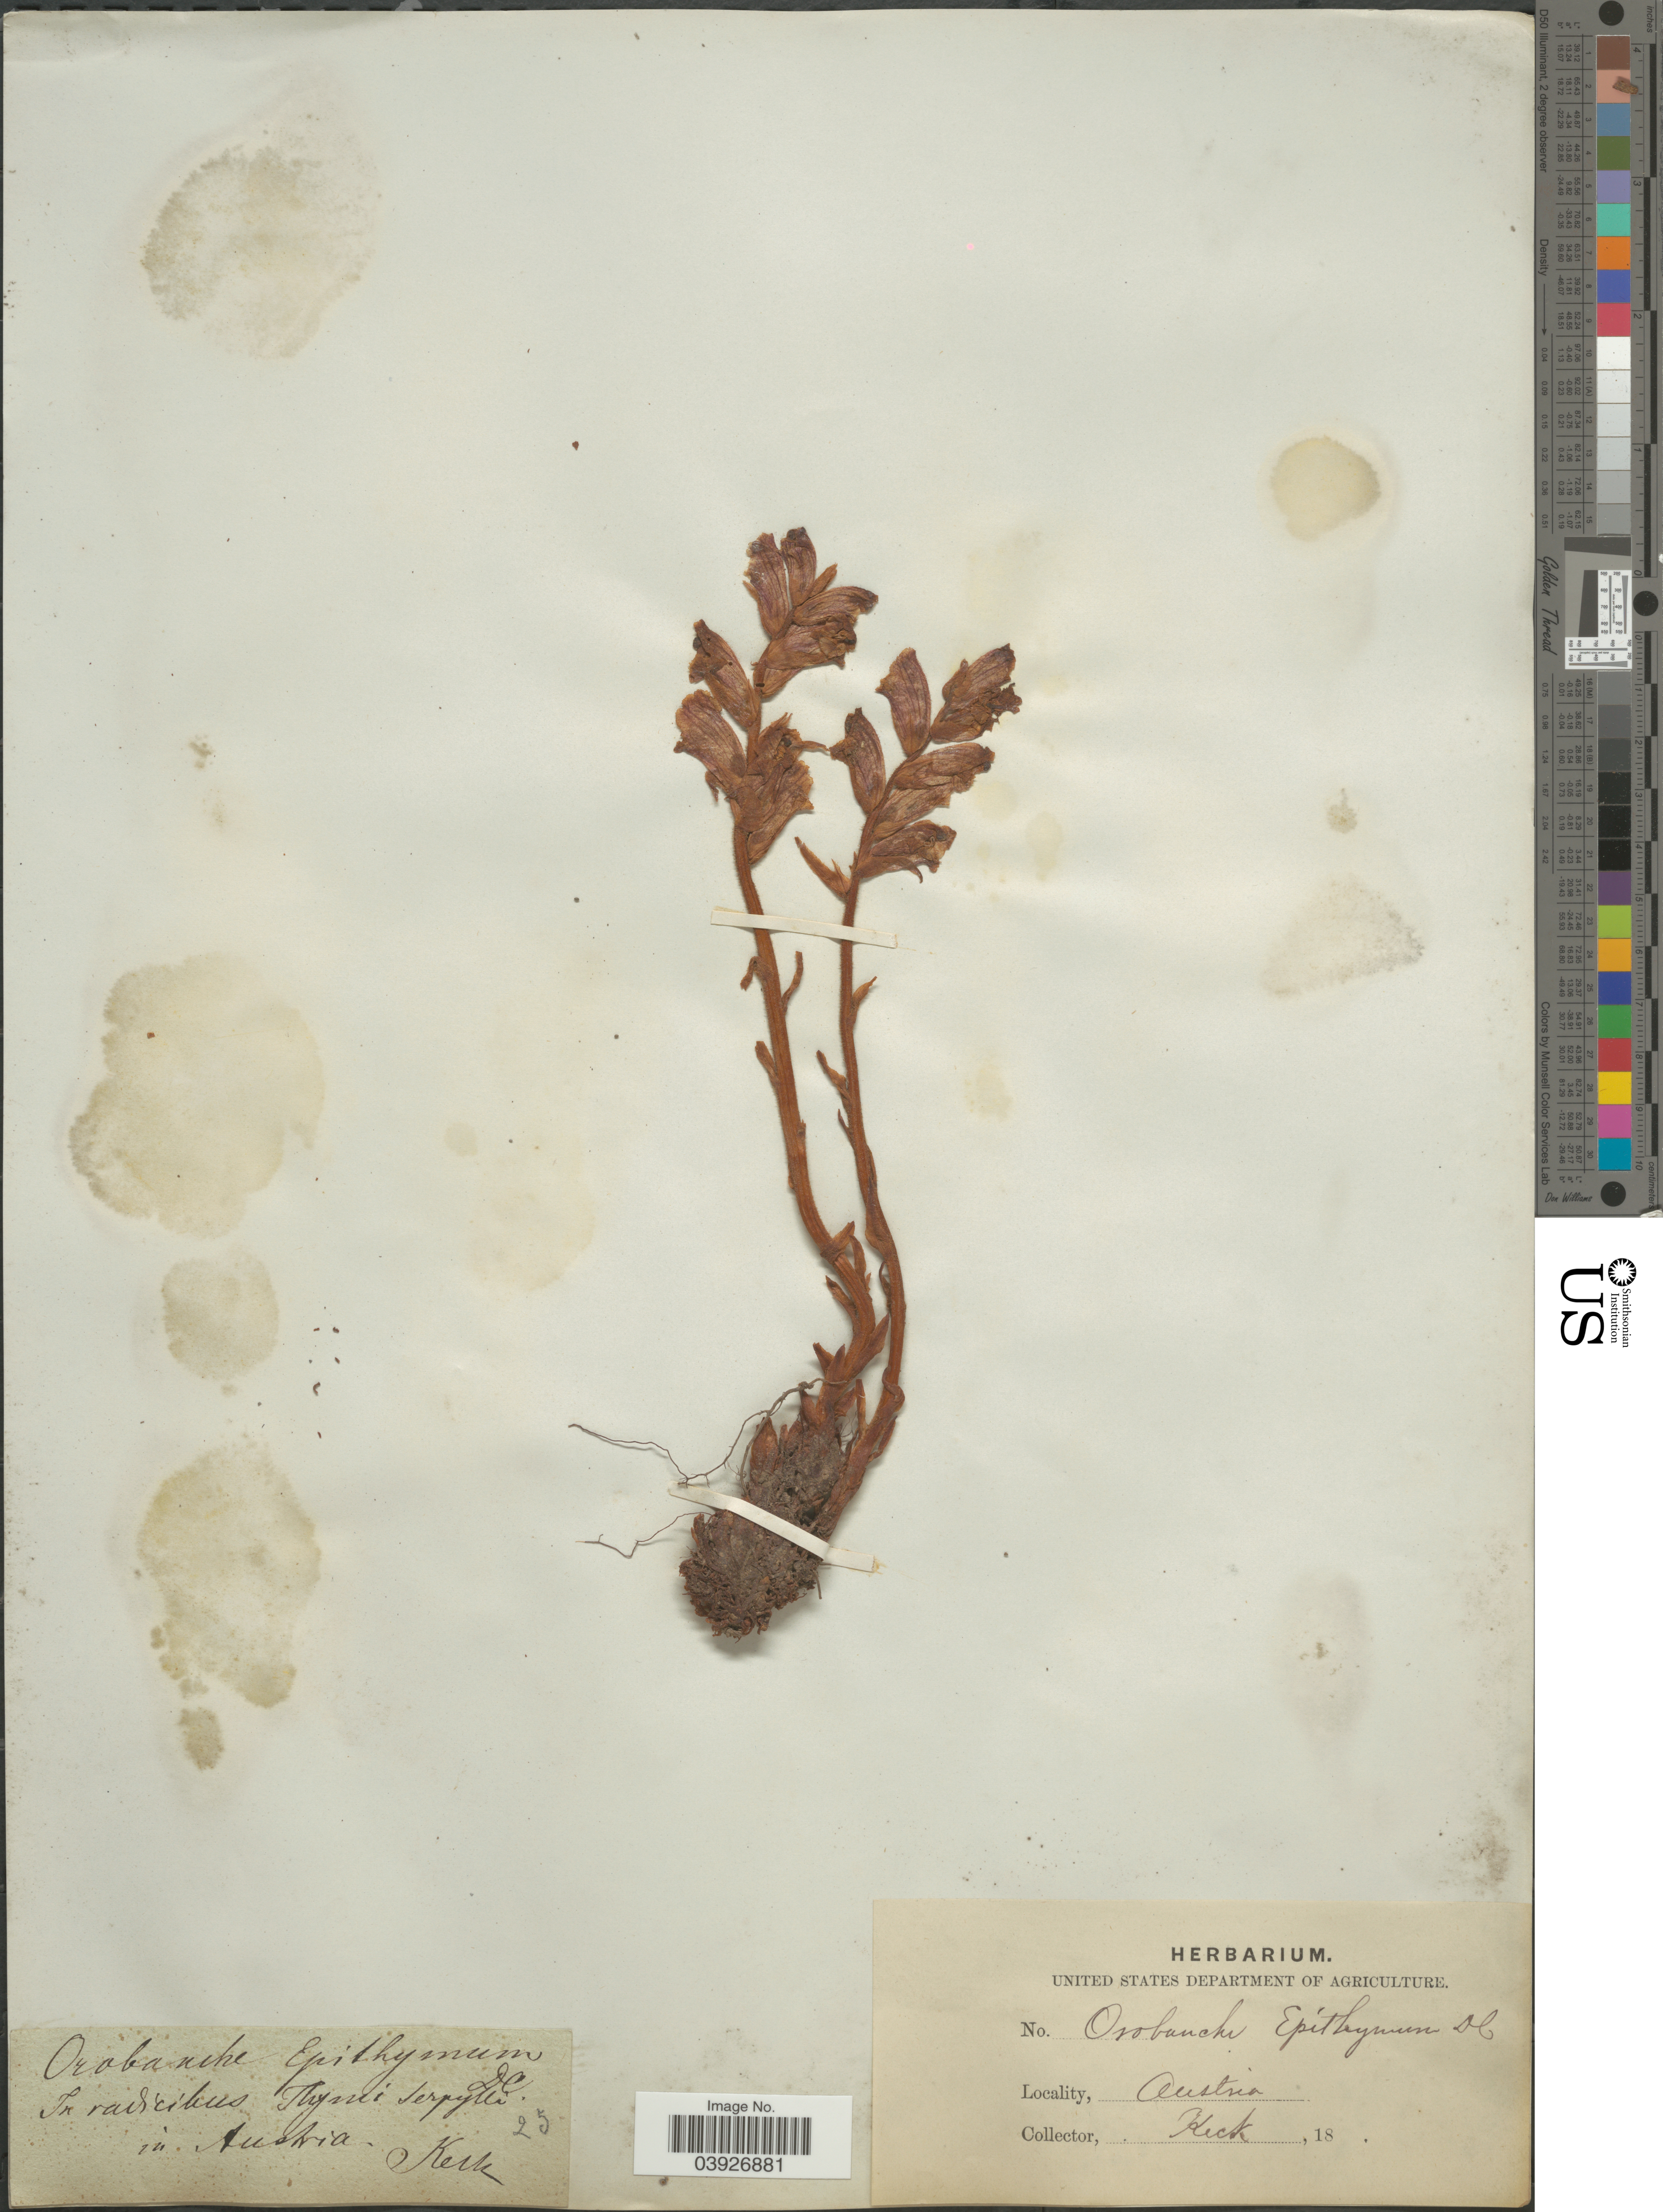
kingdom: Plantae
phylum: Tracheophyta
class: Magnoliopsida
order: Lamiales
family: Orobanchaceae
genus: Orobanche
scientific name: Orobanche epithymum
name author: DC.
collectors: -- Keck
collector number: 25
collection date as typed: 18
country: Austria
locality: In radicibus Thymi serpylli.